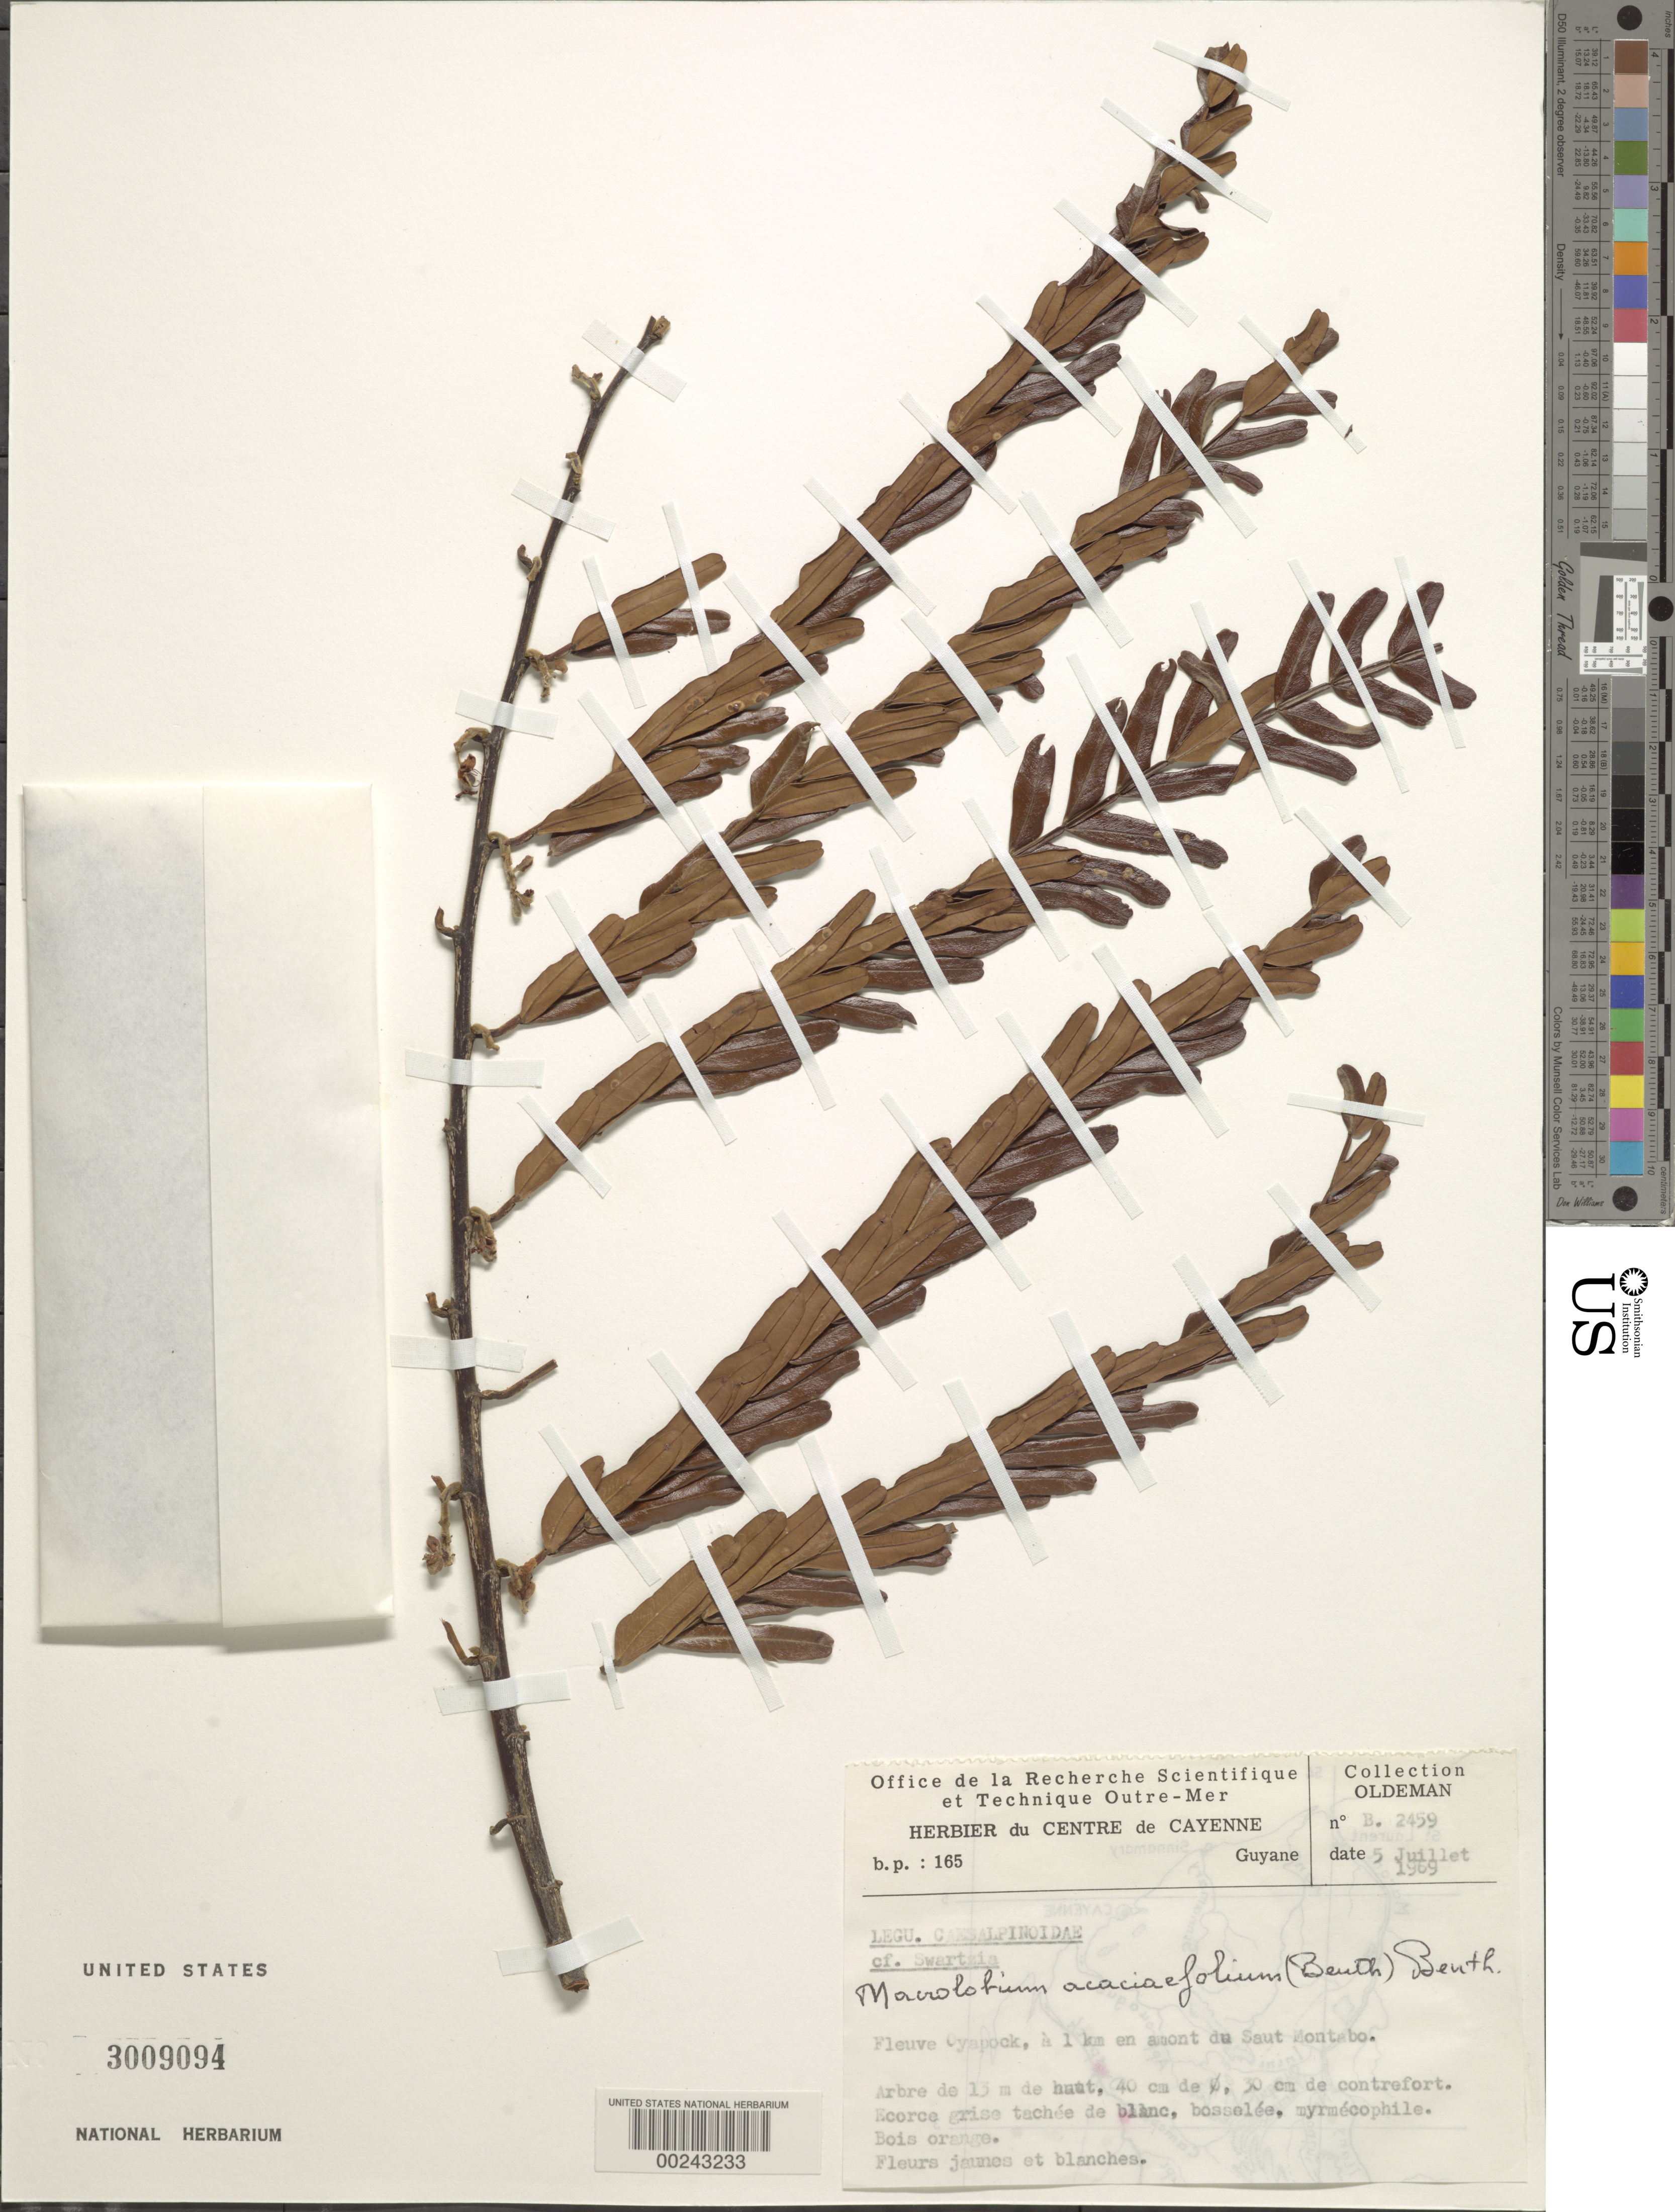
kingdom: Plantae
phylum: Tracheophyta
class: Magnoliopsida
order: Fabales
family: Fabaceae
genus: Macrolobium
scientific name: Macrolobium acaciifolium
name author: (Benth.) Benth.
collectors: R. Oldeman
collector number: B2459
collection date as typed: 07 May 1969 or 05 Jul 1969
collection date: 1969-05-07 or 1969-07-05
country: French Guiana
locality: Oyapock river, 1 km upstream from saut montabo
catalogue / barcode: US 3009094